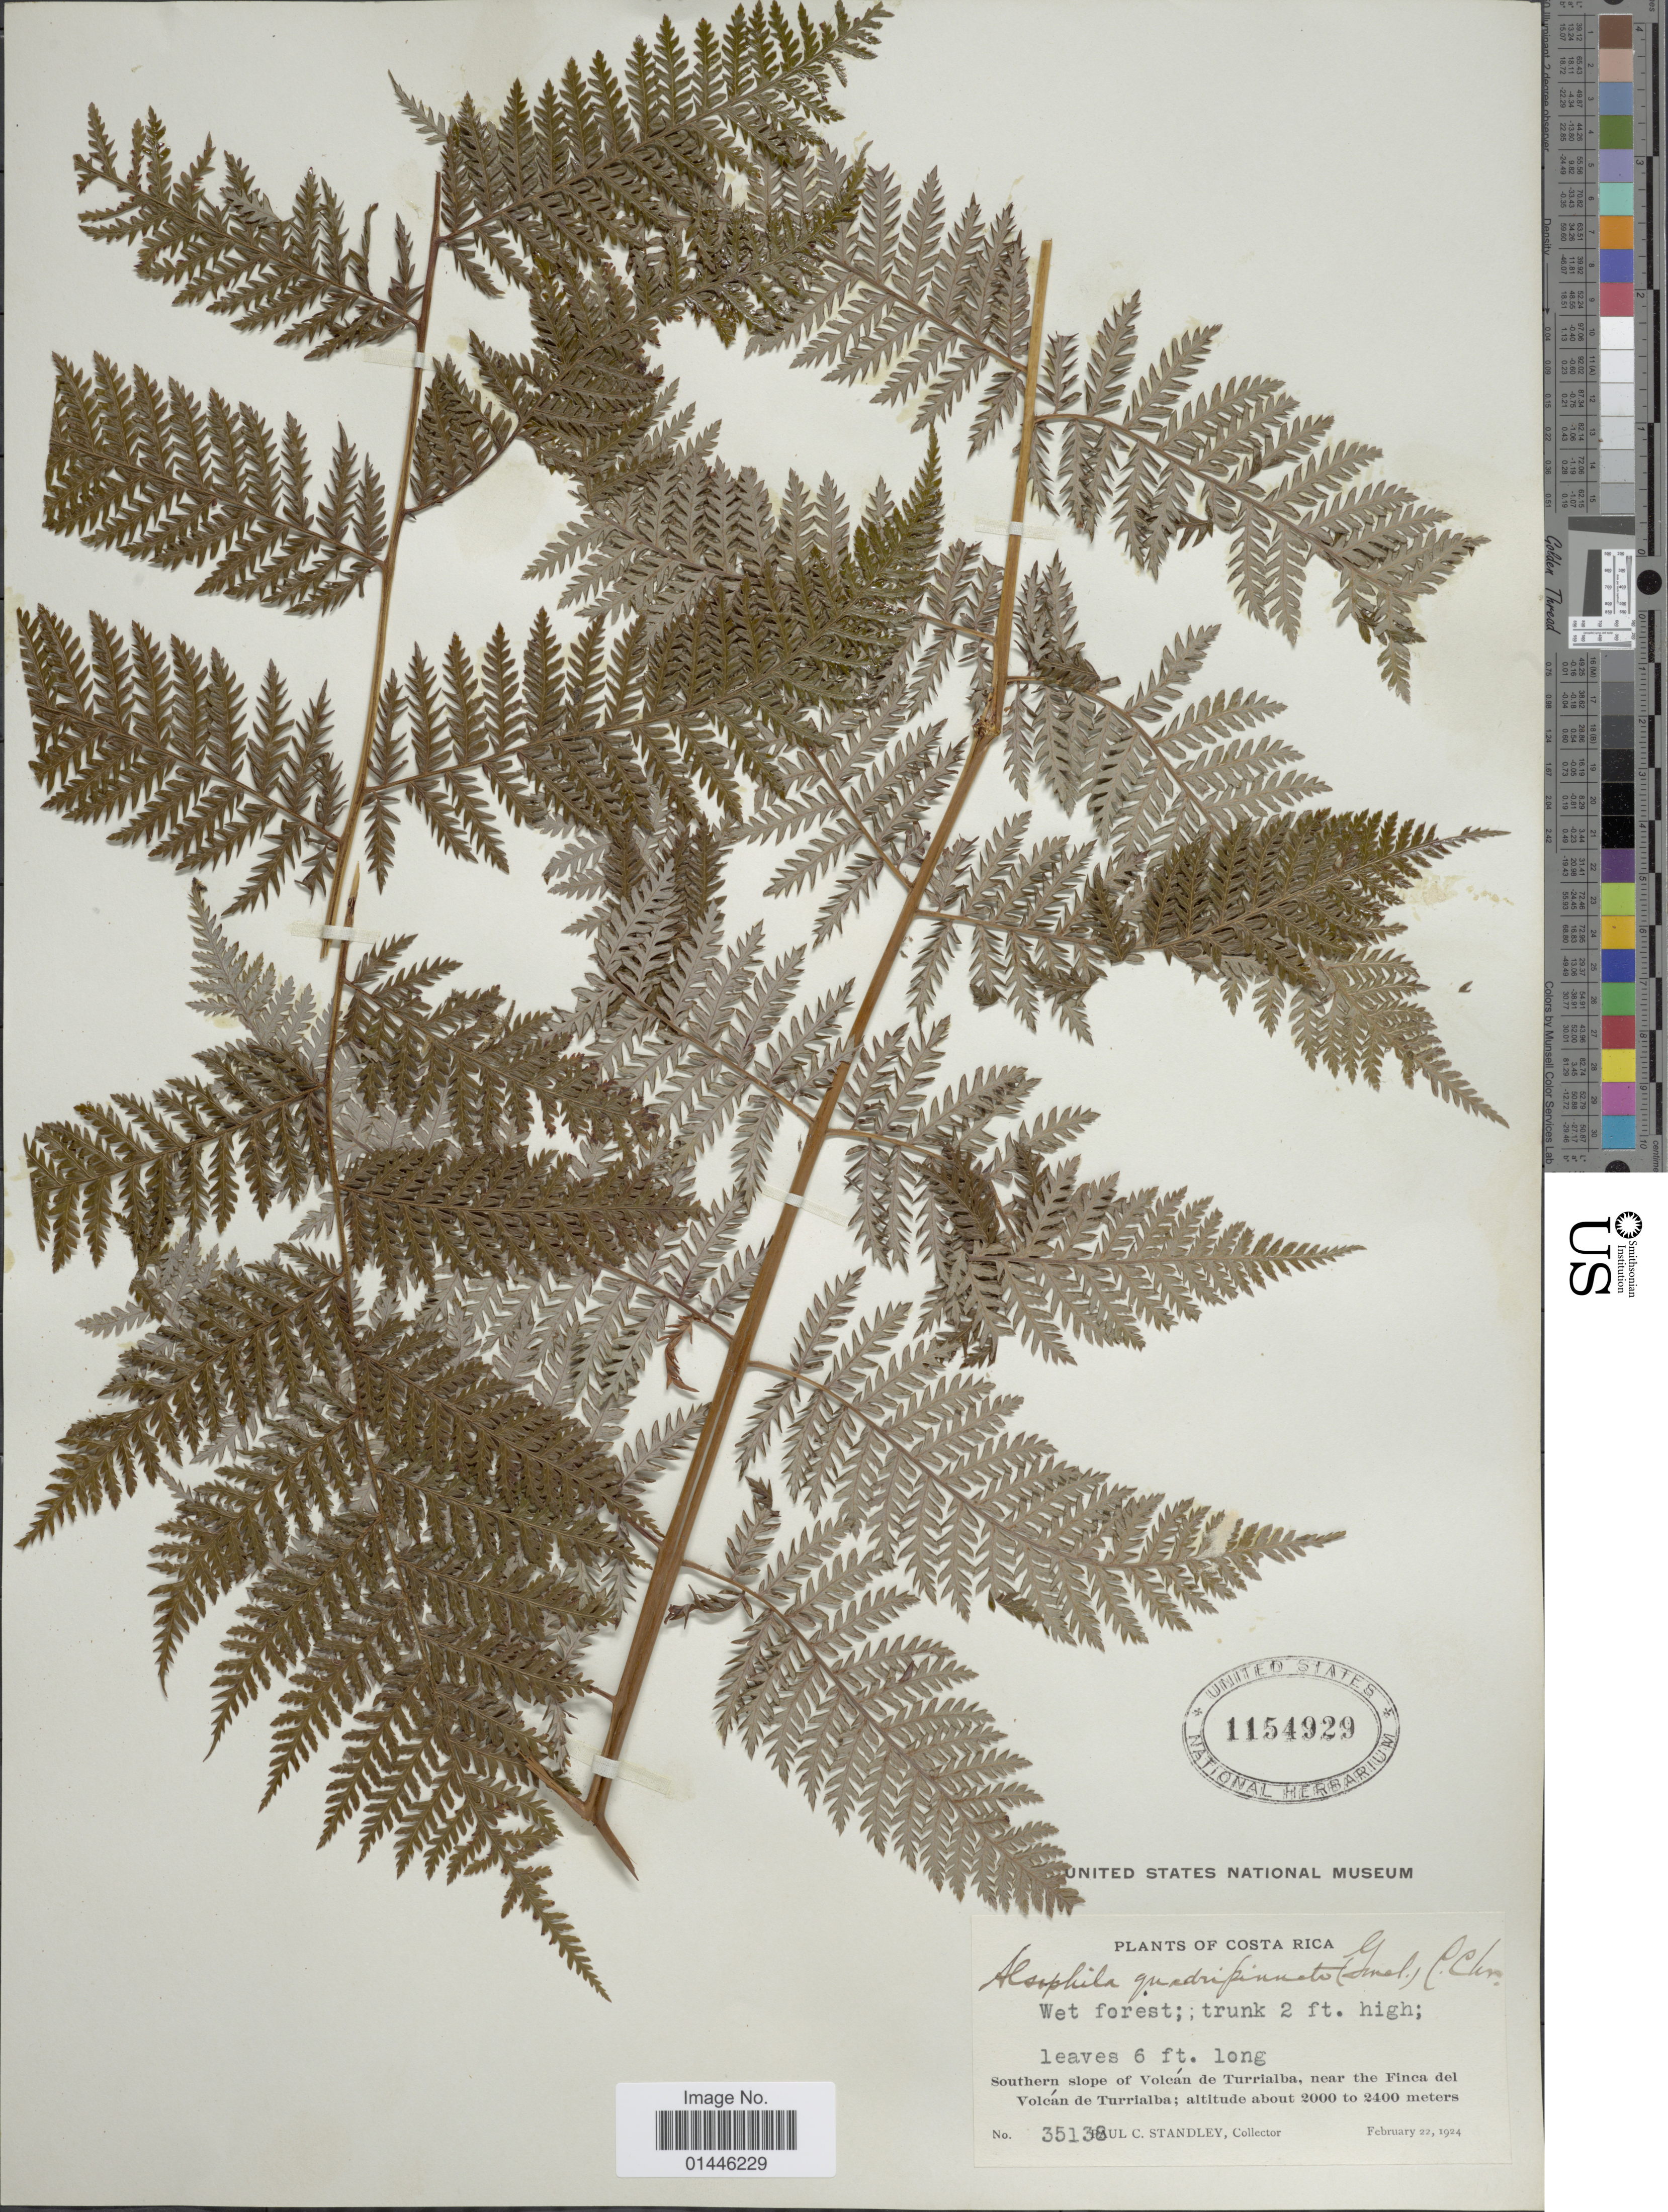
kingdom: Plantae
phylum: Tracheophyta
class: Polypodiopsida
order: Cyatheales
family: Dicksoniaceae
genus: Lophosoria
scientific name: Lophosoria quadripinnata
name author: (J.F. Gmel.) C. Chr.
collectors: P. C. Standley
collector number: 35138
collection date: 1924-02-22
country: Costa Rica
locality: Southern slope of Volcán de Turrialba, near the Finca del Volcán de Turrialba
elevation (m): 2000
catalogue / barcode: US 1154929